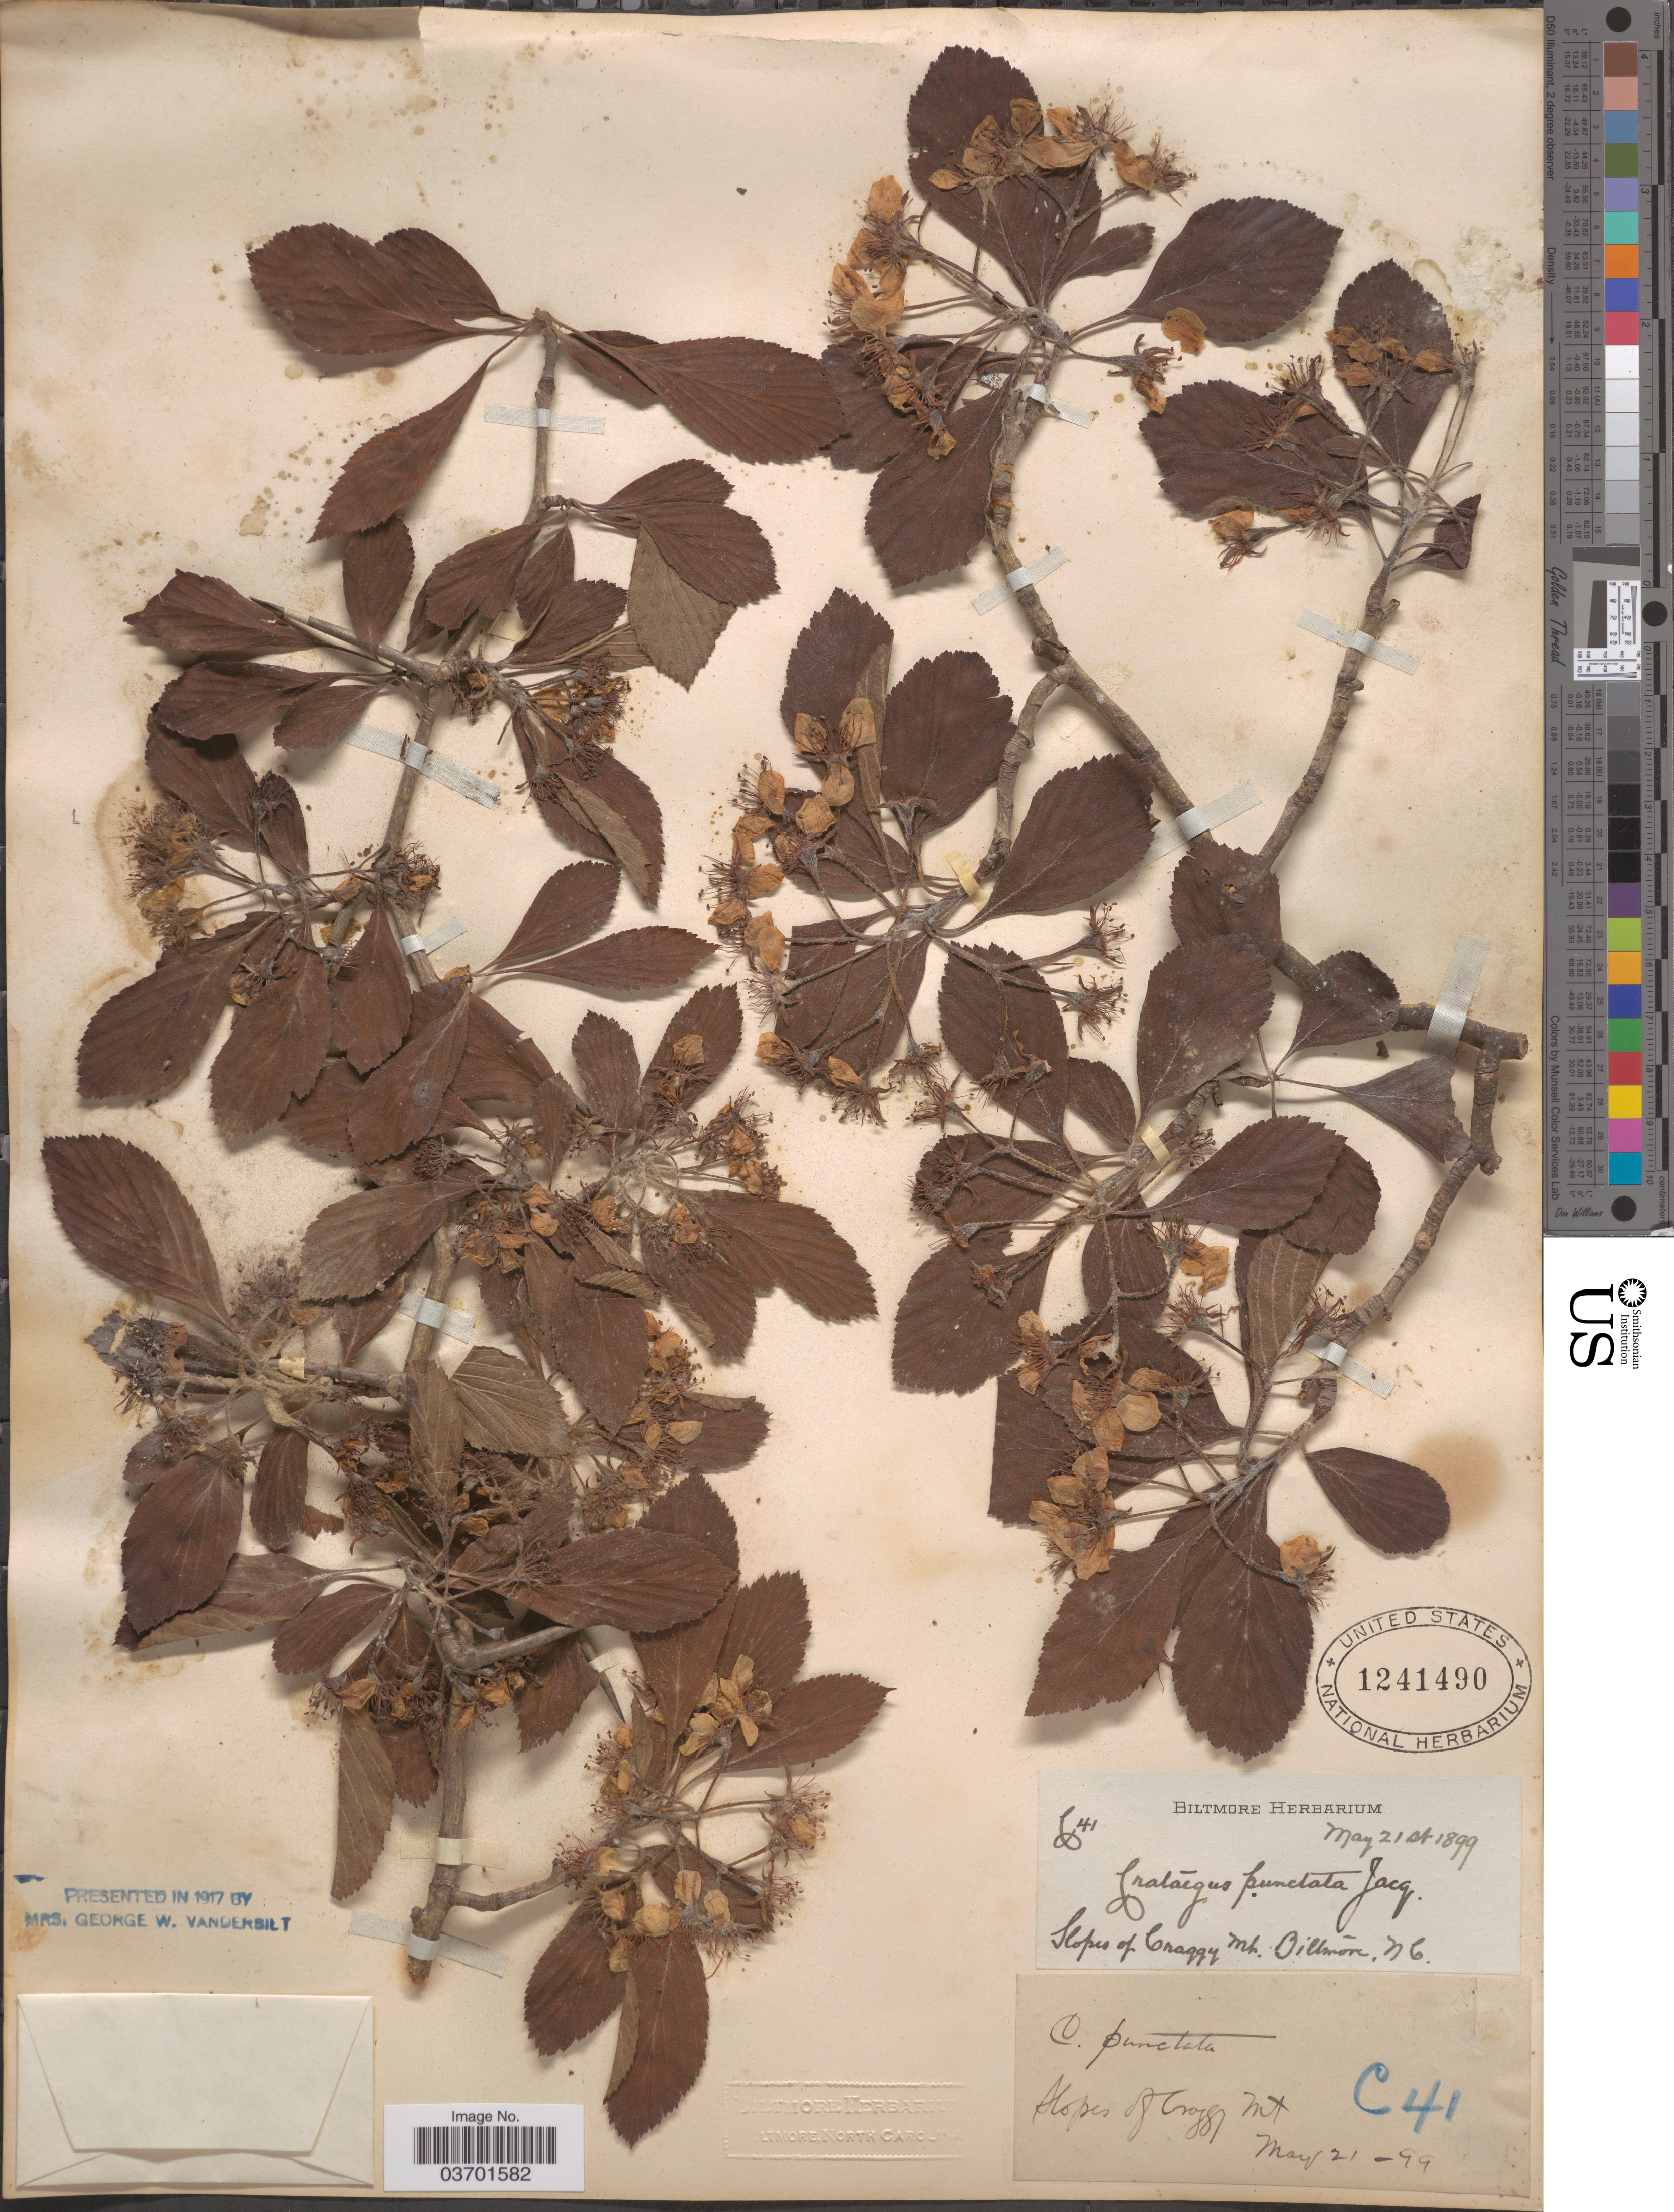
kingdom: Plantae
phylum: Tracheophyta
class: Magnoliopsida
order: Rosales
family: Rosaceae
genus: Crataegus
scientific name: Crataegus punctata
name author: Jacq.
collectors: ex herb. Biltmore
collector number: C41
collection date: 1899-05-21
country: United States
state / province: North Carolina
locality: Slopes of Craggy Mt. Biltmore.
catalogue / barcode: US 1241490